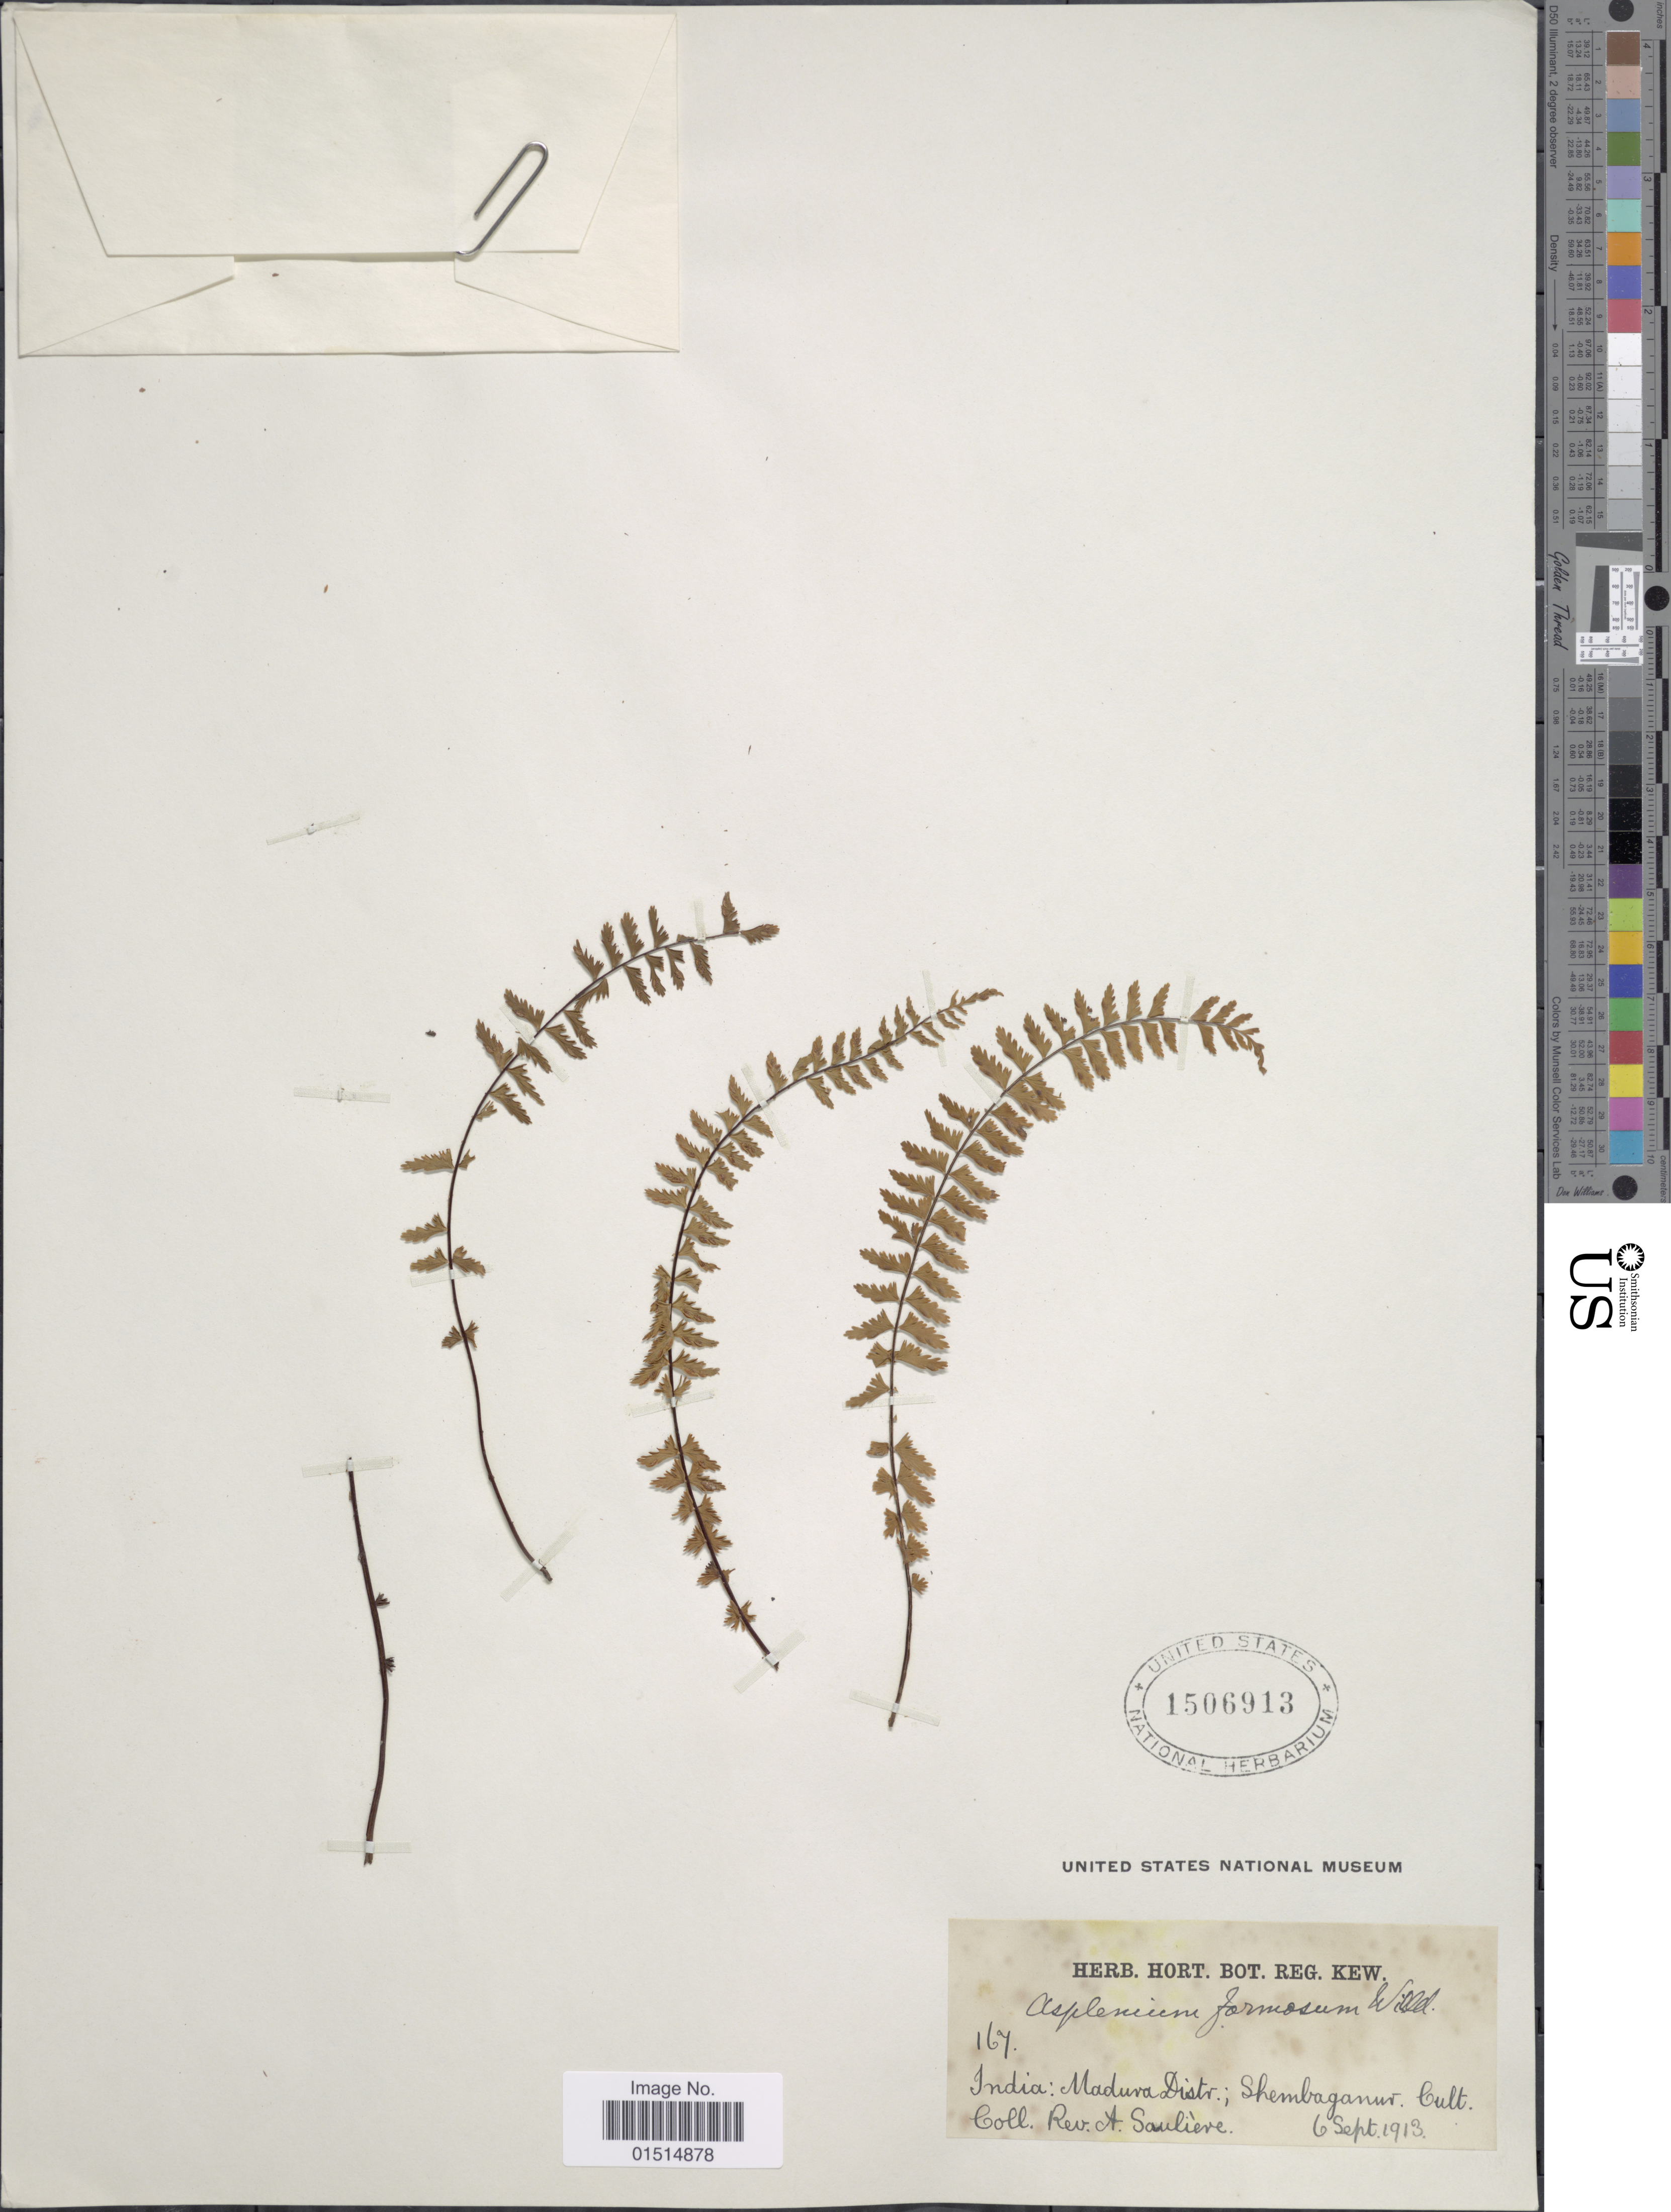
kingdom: Plantae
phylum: Tracheophyta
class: Polypodiopsida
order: Polypodiales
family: Aspleniaceae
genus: Asplenium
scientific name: Asplenium formosum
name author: Willd.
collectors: A. Sauliere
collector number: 167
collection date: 1913-09-06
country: India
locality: Madura District; Shembaganut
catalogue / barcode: US 1506913